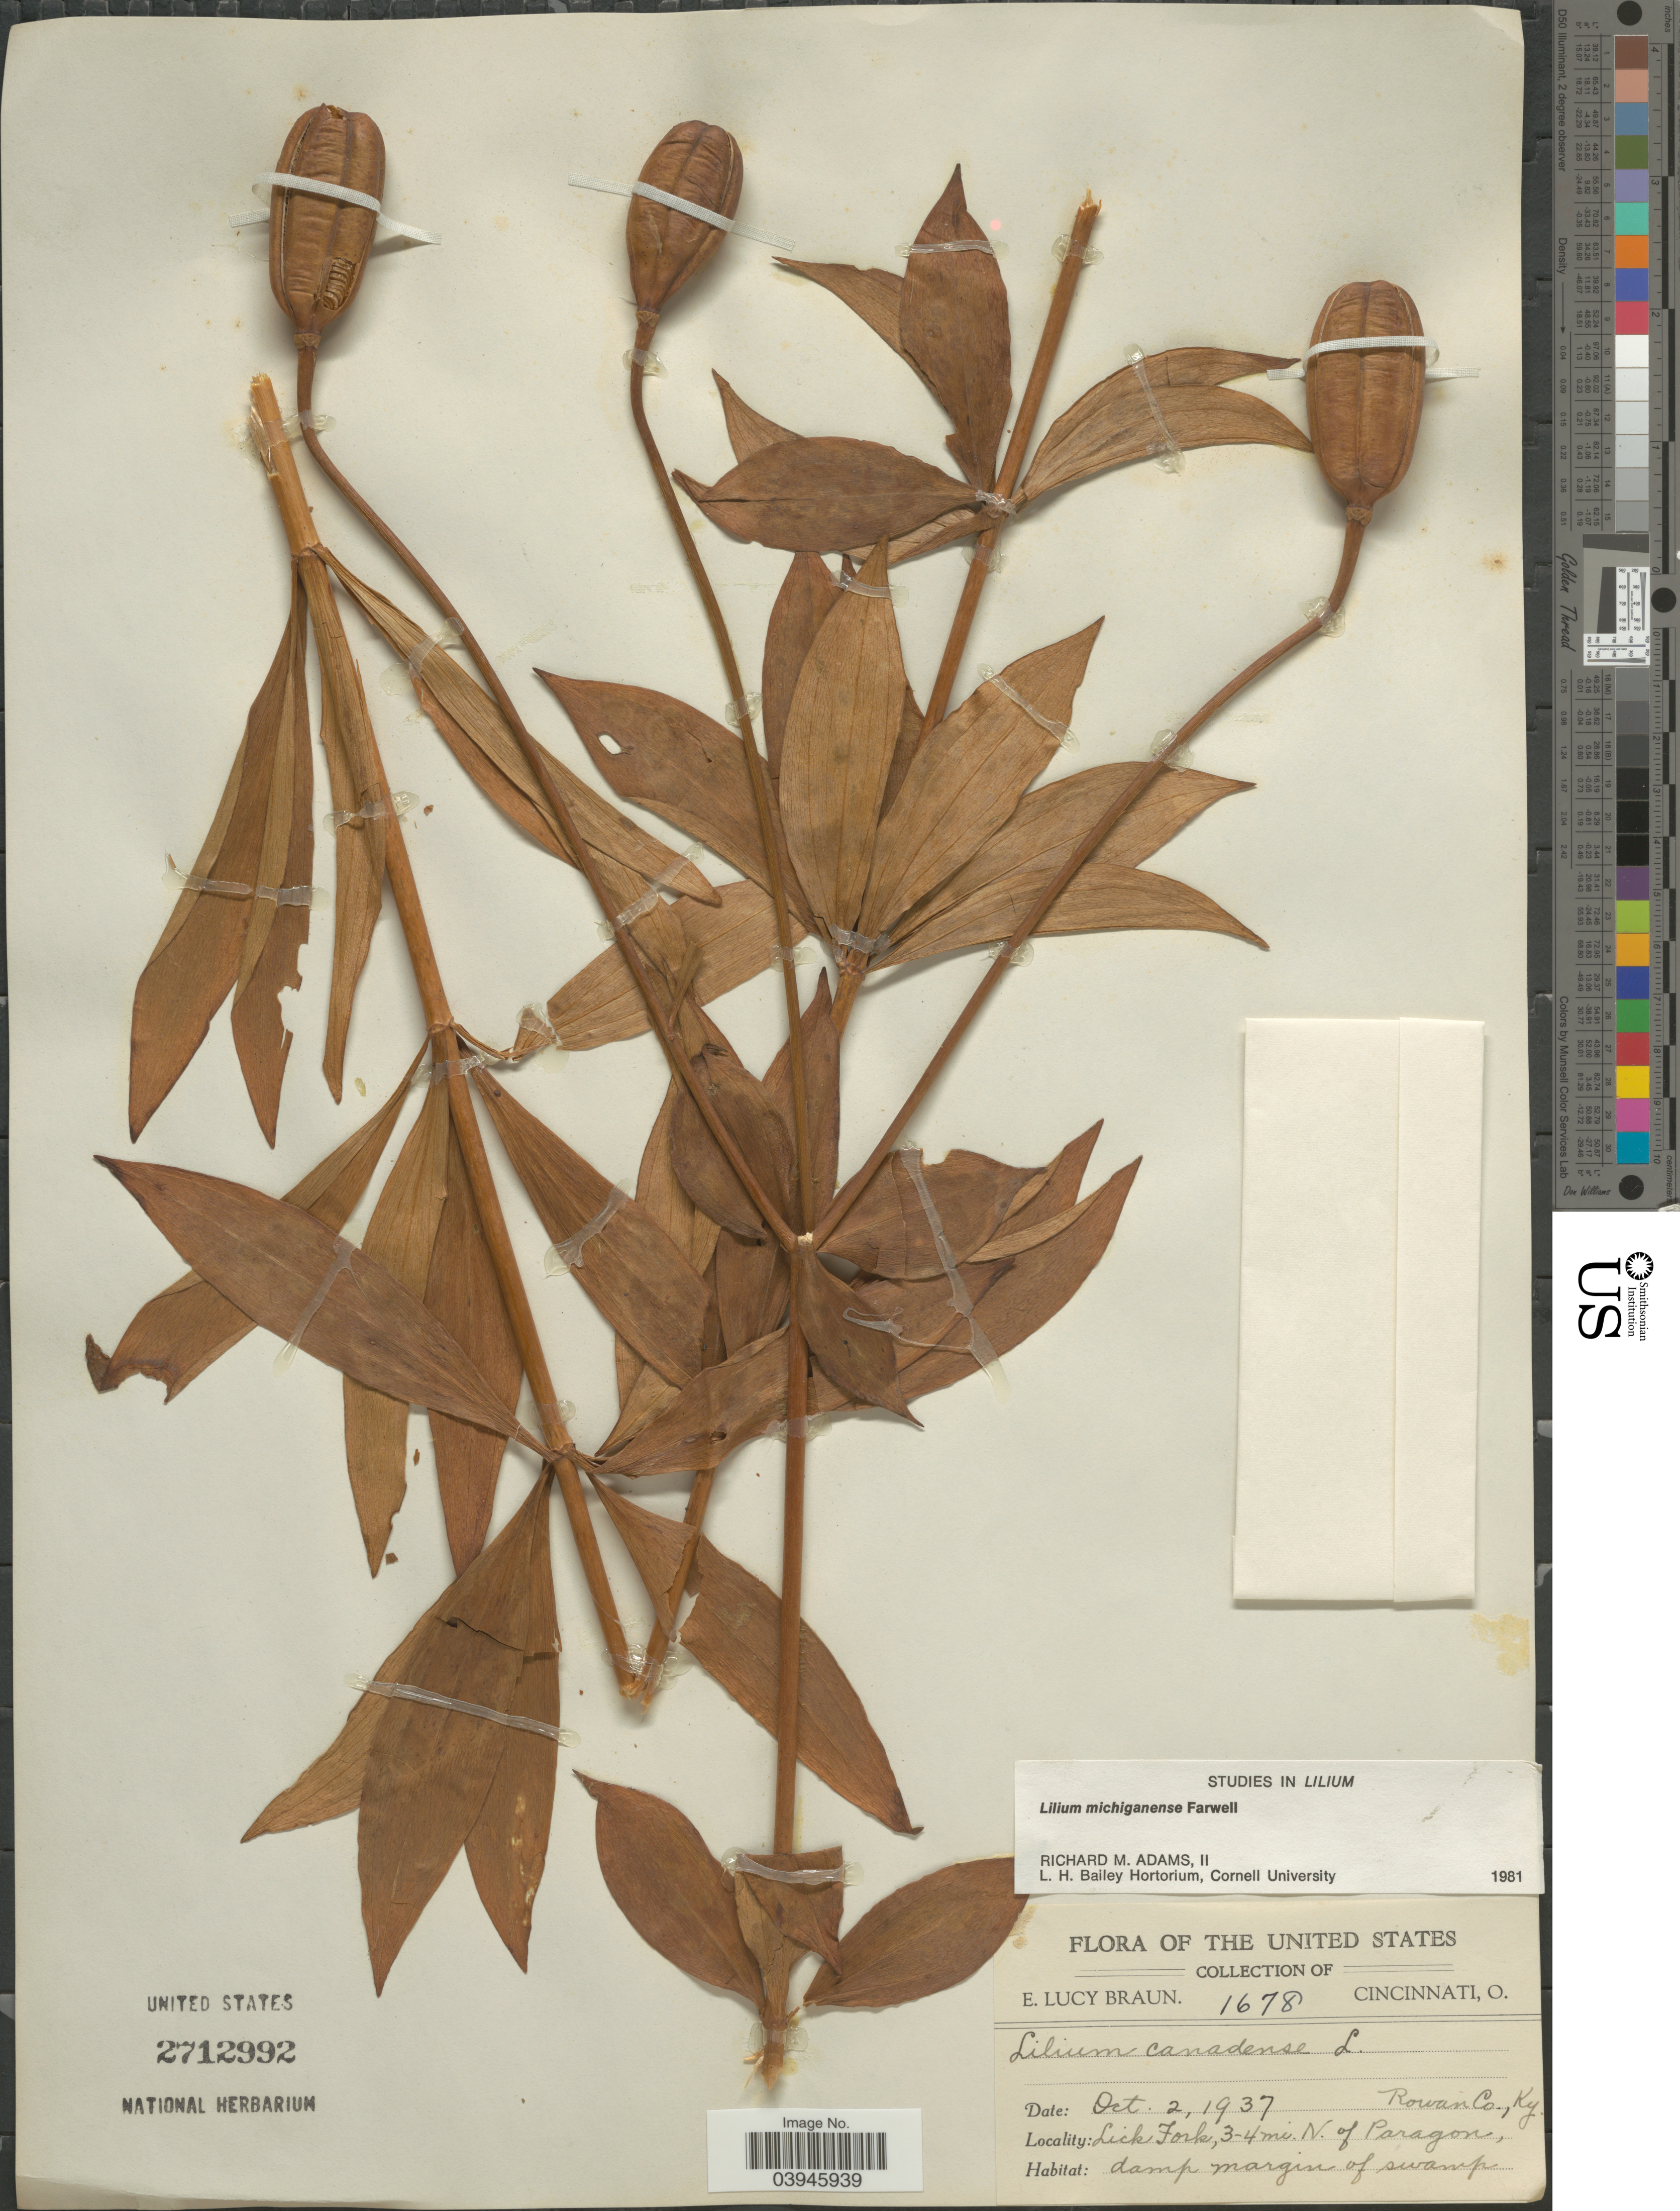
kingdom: Plantae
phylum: Tracheophyta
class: Liliopsida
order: Liliales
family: Liliaceae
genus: Lilium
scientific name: Lilium michiganense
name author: Farw.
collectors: E. L. Braun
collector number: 1678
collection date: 1937-10-02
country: United States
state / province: Kentucky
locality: Rowan Co. Lick Fork, 3-4 mi. N. of Paragon.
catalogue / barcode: US 2712992